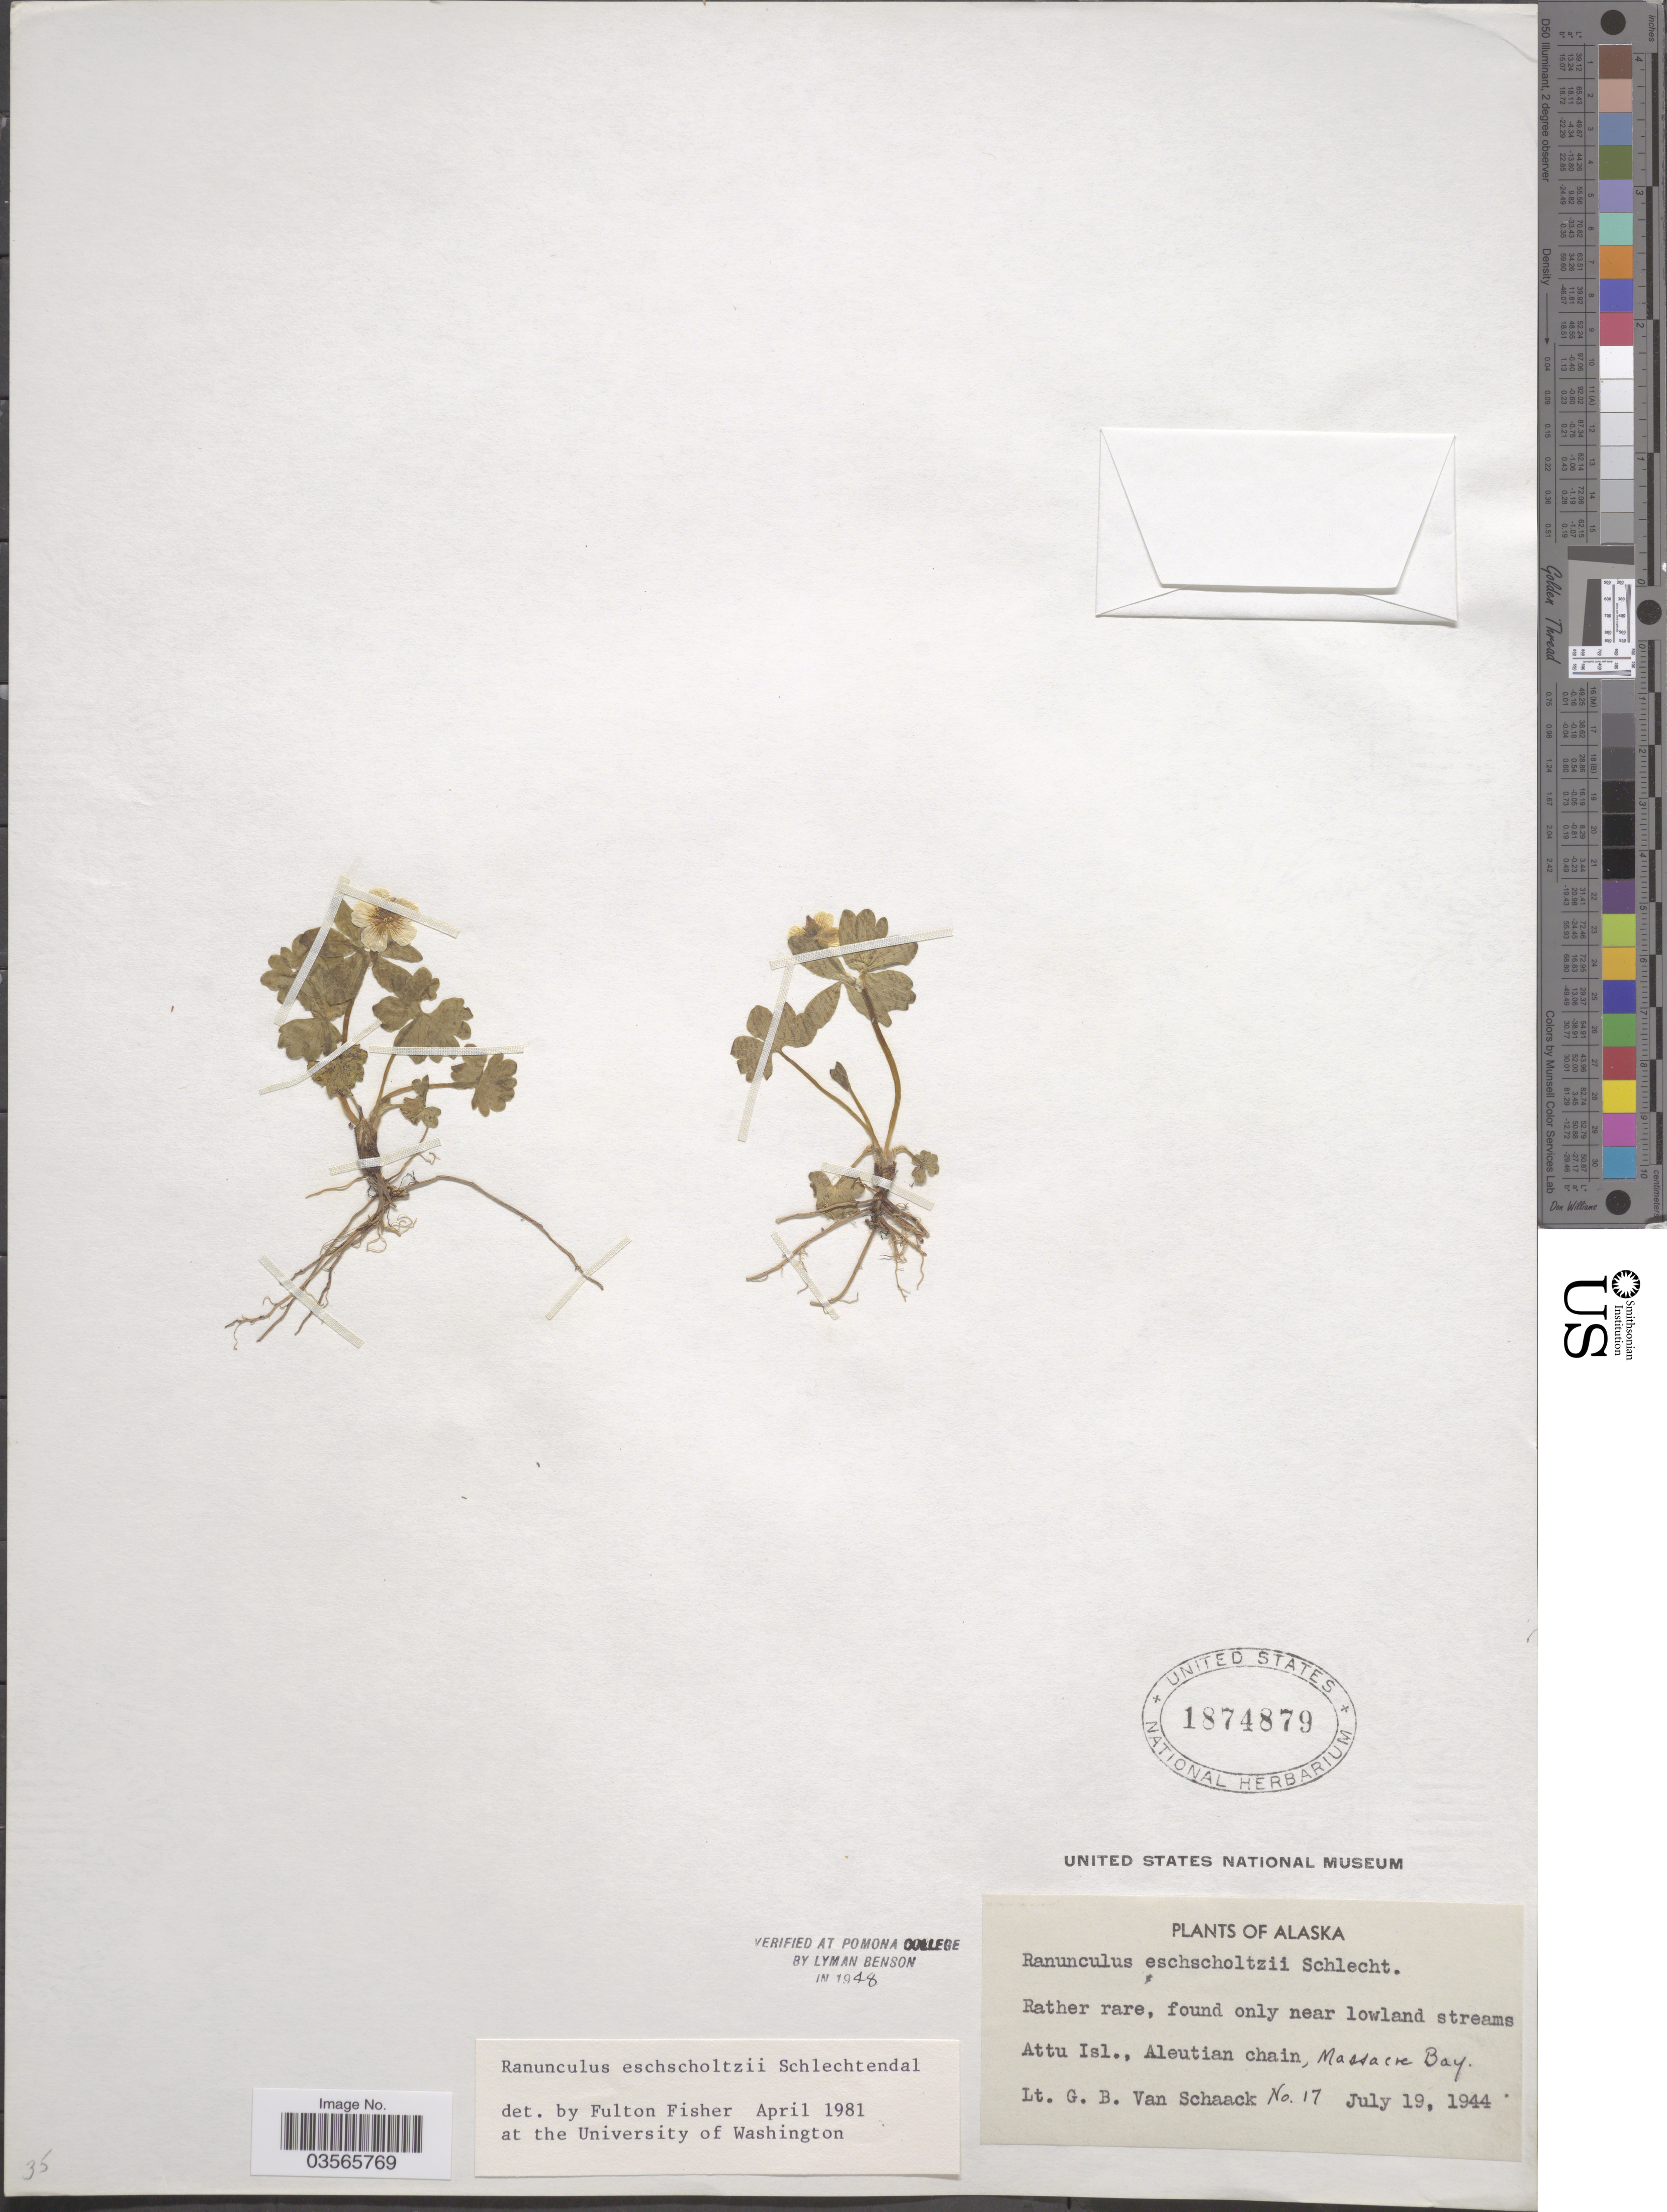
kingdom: Plantae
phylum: Tracheophyta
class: Magnoliopsida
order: Ranunculales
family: Ranunculaceae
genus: Ranunculus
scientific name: Ranunculus eschscholtzii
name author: Schltdl.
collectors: G. Van Schaack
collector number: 17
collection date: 1944-07-19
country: United States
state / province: Alaska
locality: Attu Isl., Aleutian chain, Massacre Bay.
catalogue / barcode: US 1874879